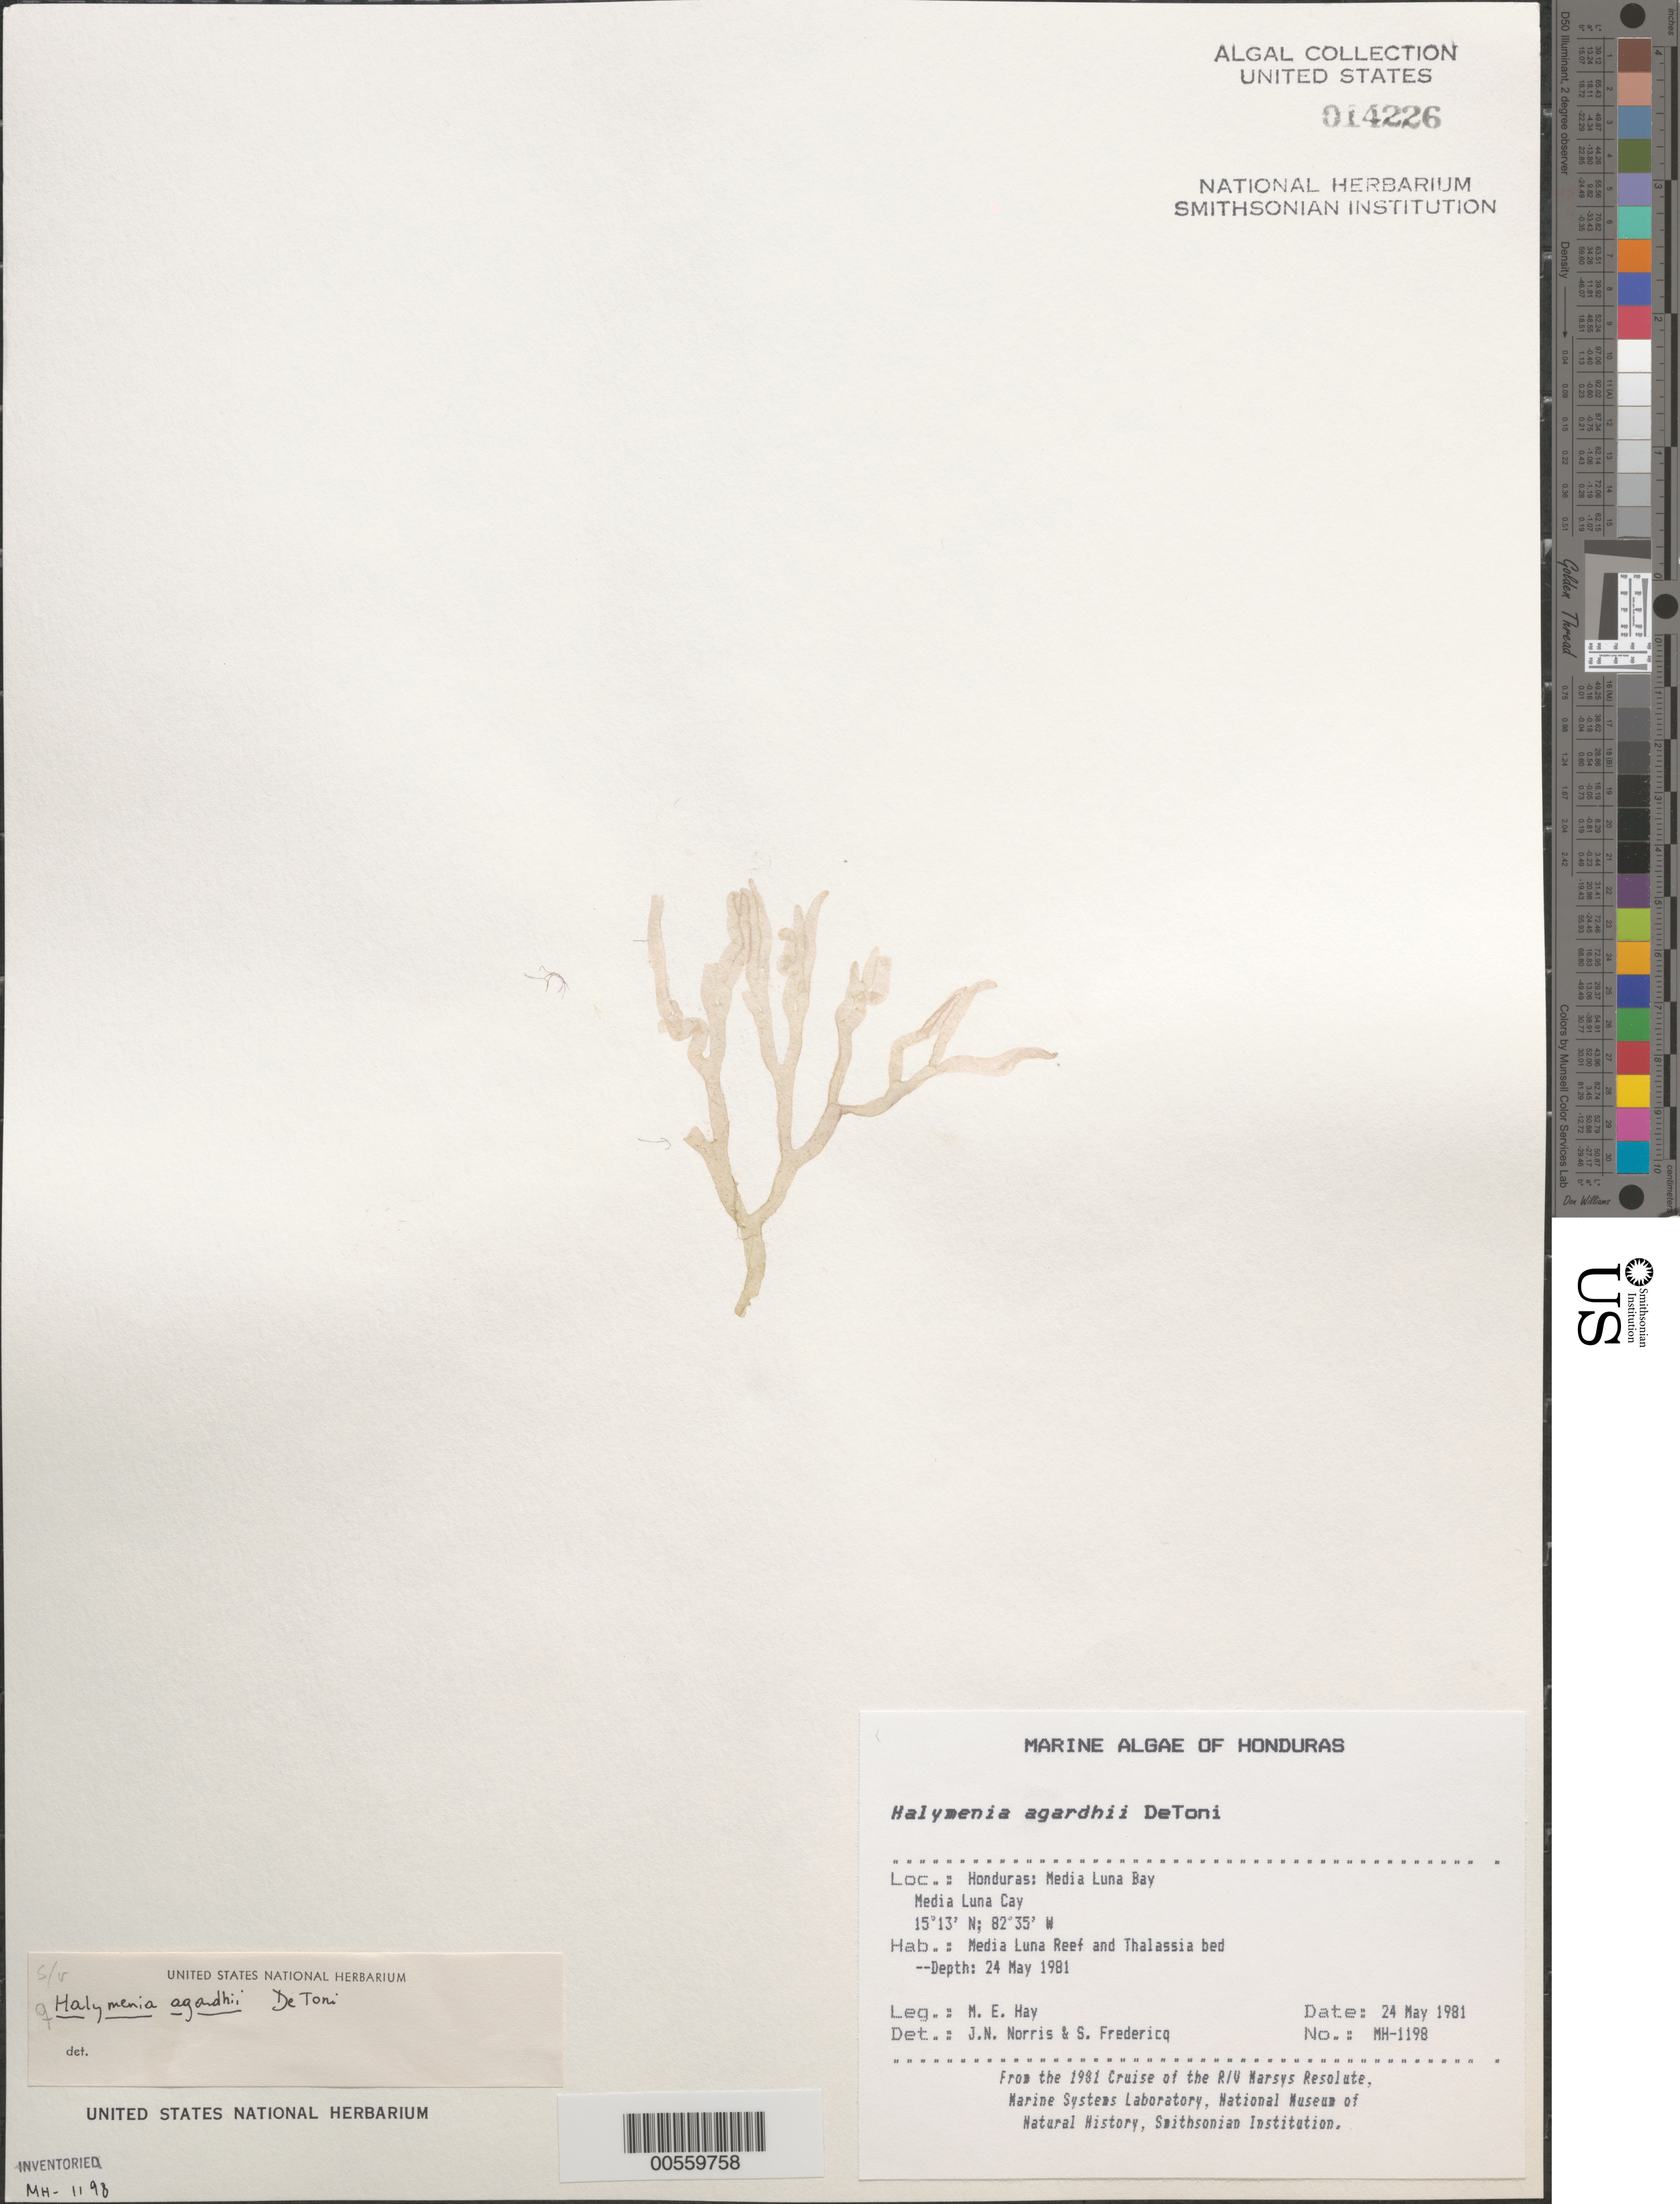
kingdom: Plantae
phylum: Rhodophyta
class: Florideophyceae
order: Sebdeniales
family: Sebdeniaceae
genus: Sebdenia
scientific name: Sebdenia flabellata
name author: (J. Agardh) P.G. Parkinson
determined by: Algae name updating Project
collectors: M. E. Hay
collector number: MEH-1198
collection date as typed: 24 May 1981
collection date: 1981-05-24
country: Honduras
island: Media Luna Cay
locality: Media Luna Bay, Media Luna Reef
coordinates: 15 13' N, 82 35' W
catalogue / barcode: US 14226